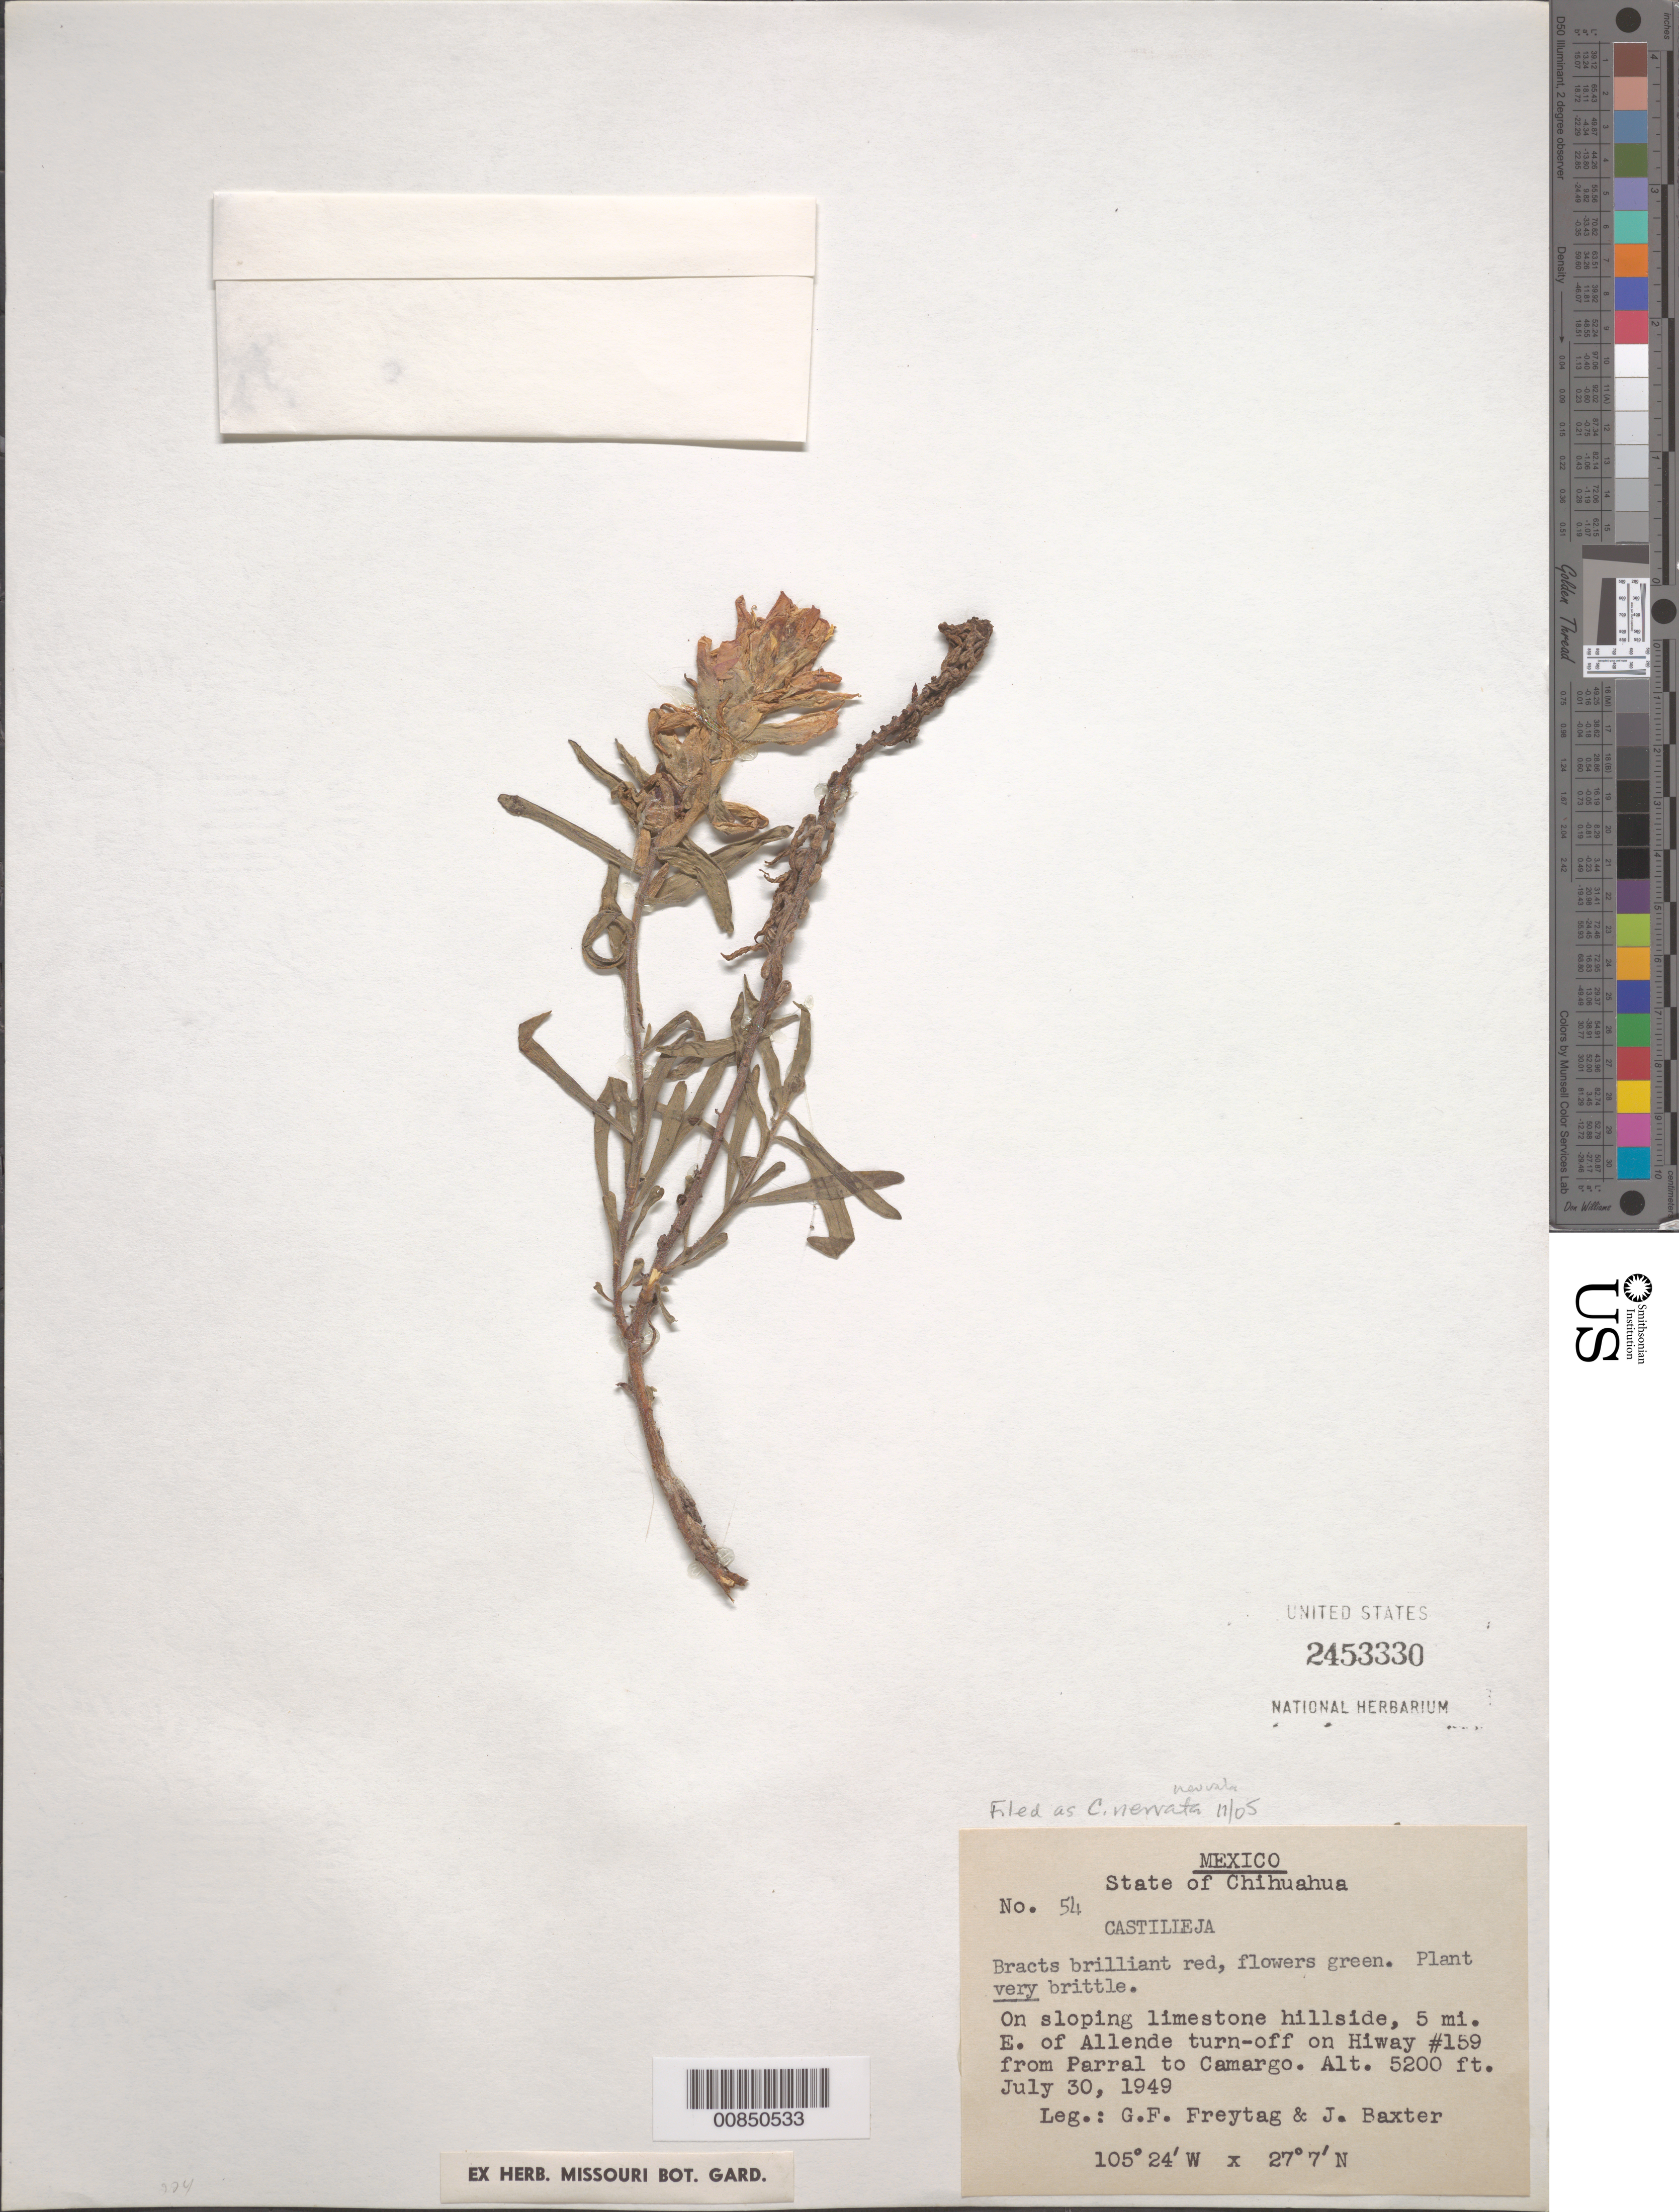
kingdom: Plantae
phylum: Tracheophyta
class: Magnoliopsida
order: Lamiales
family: Orobanchaceae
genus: Castilleja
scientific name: Castilleja nervata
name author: Eastw.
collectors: G. F. Freytag & J. Baxter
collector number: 54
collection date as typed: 30 Jul 1949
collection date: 1949-07-30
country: Mexico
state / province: Chihuahua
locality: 5 mi. E of Allende turn-off on Highway #159 from Parral to Camargo.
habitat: On sloping limestone hillside.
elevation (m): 1585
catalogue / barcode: US 2453330